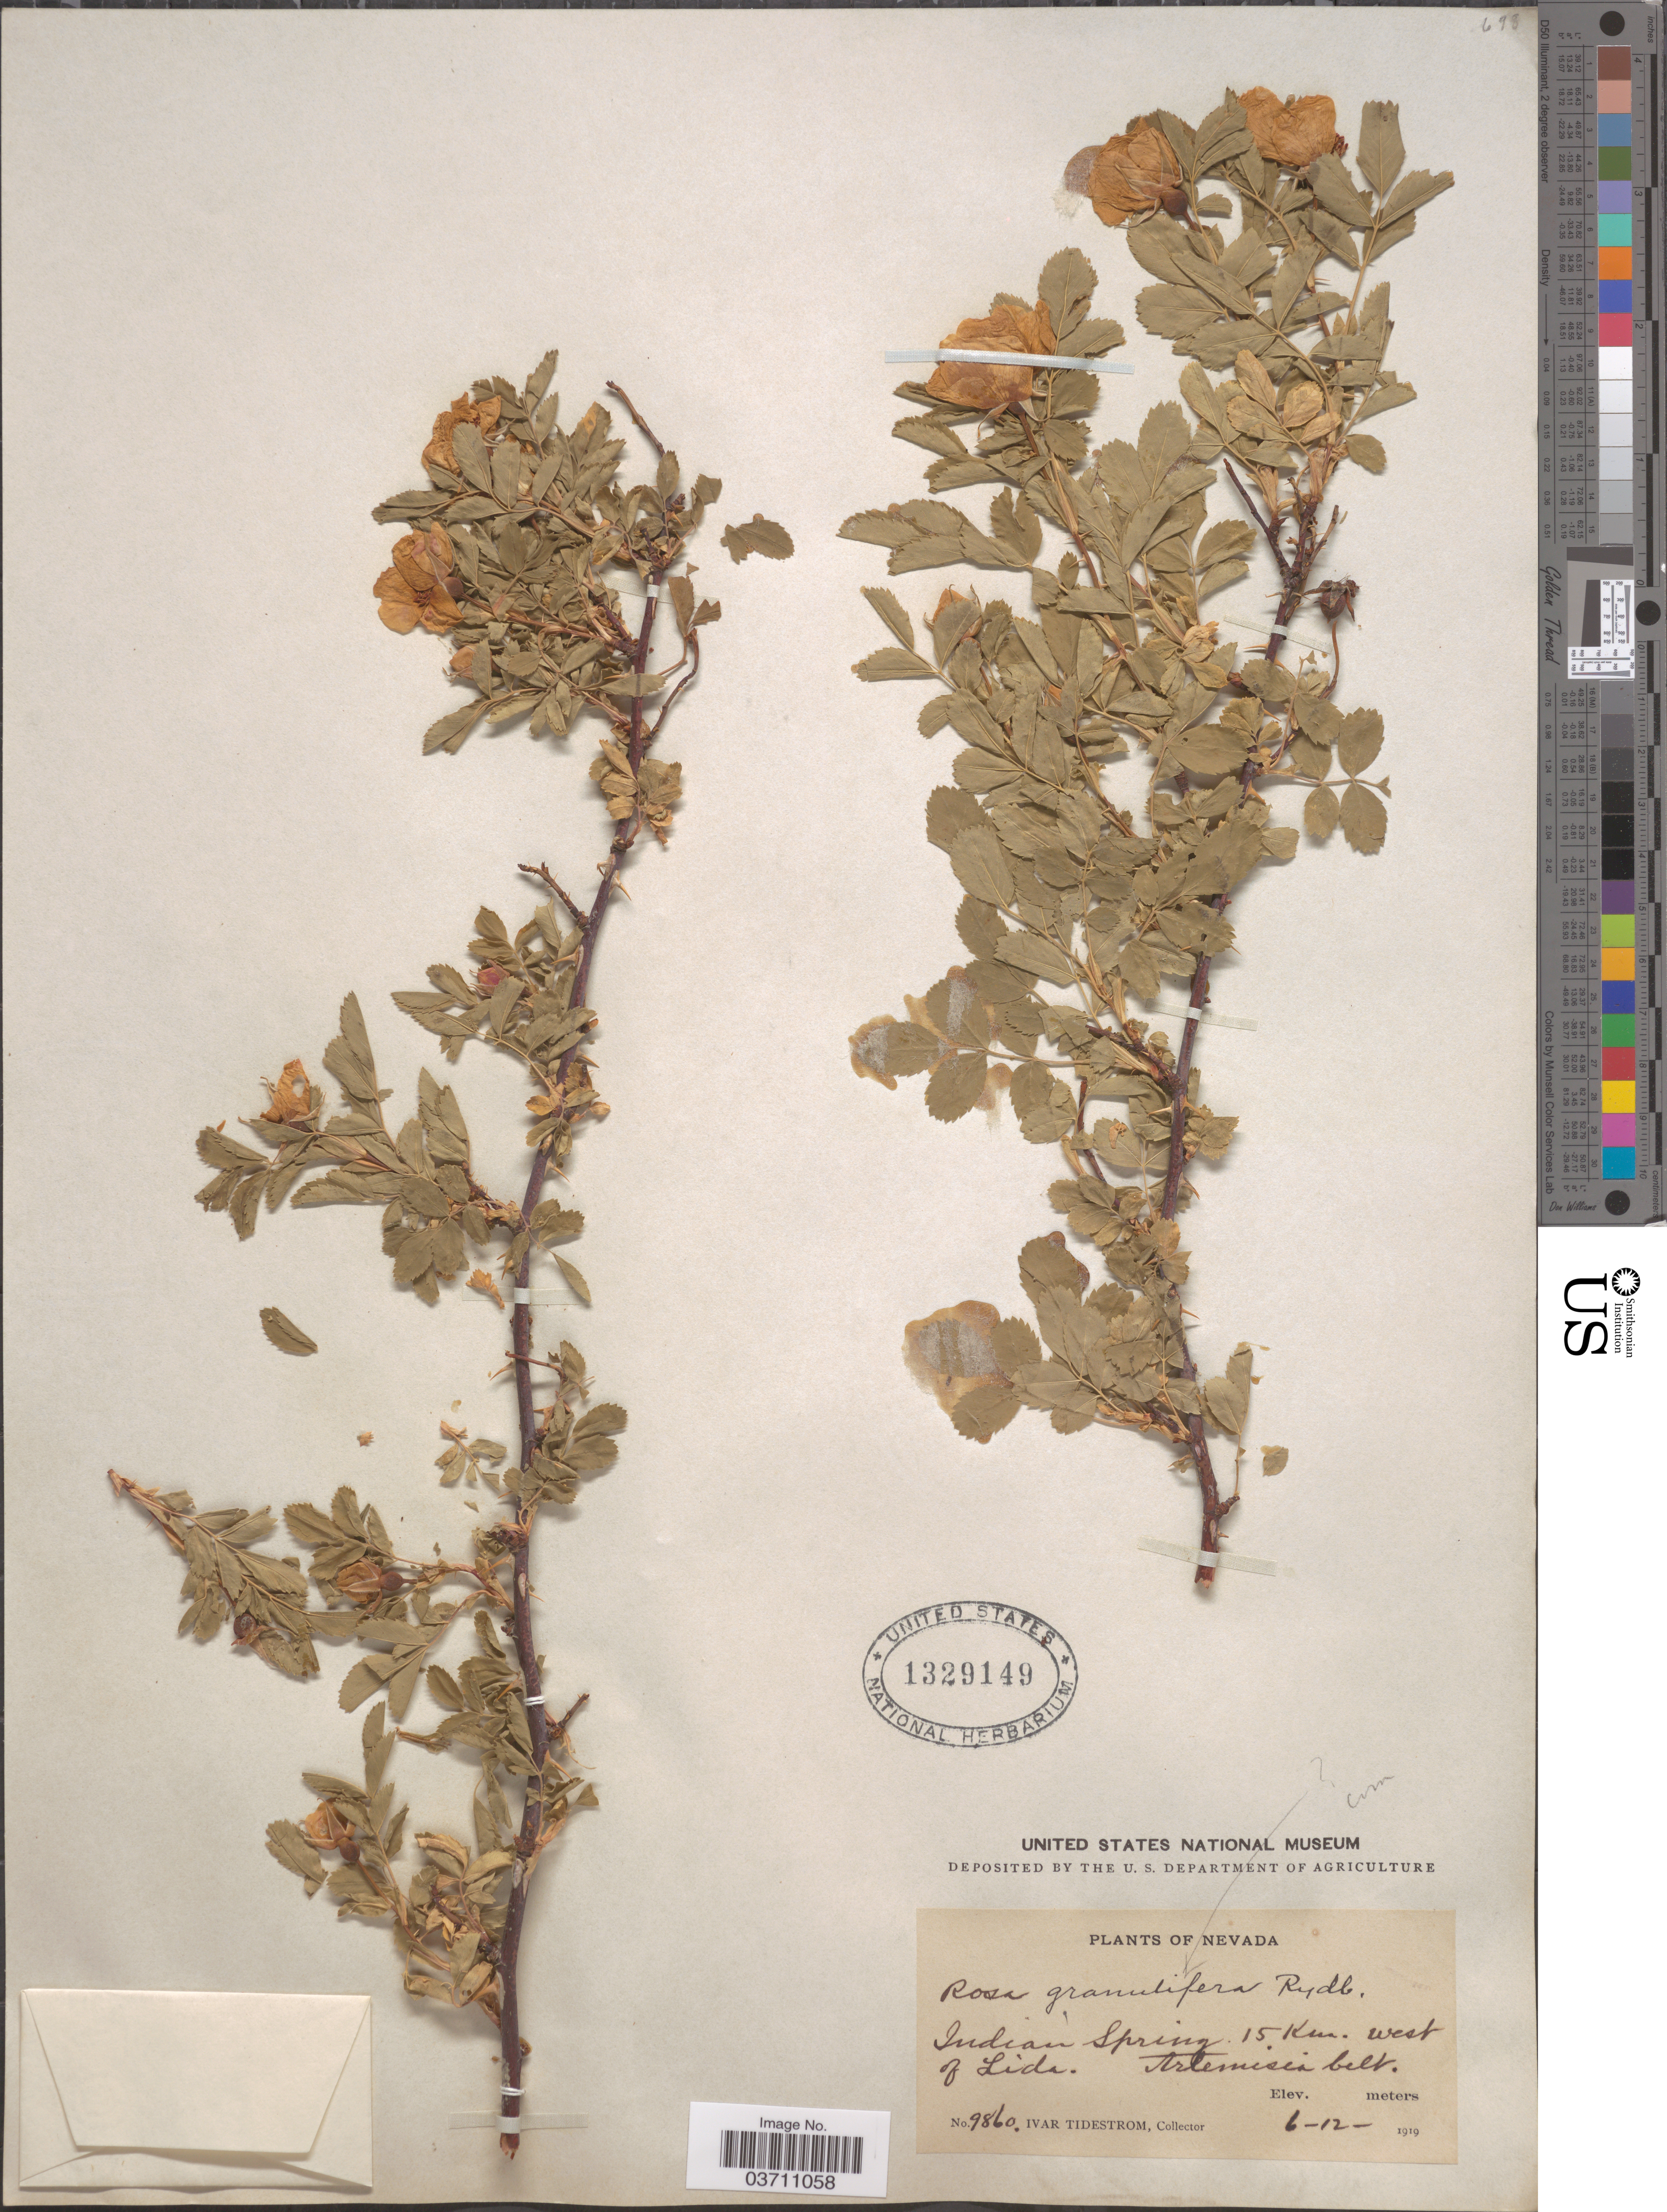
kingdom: Plantae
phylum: Tracheophyta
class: Magnoliopsida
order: Rosales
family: Rosaceae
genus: Rosa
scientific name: Rosa granulifera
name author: Rydb.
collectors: I. F. Tidestrom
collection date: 1919-06-12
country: United States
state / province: Nevada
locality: Indian Spring. 15 Km. west of Lida. Artemisia belt.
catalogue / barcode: US 1329149